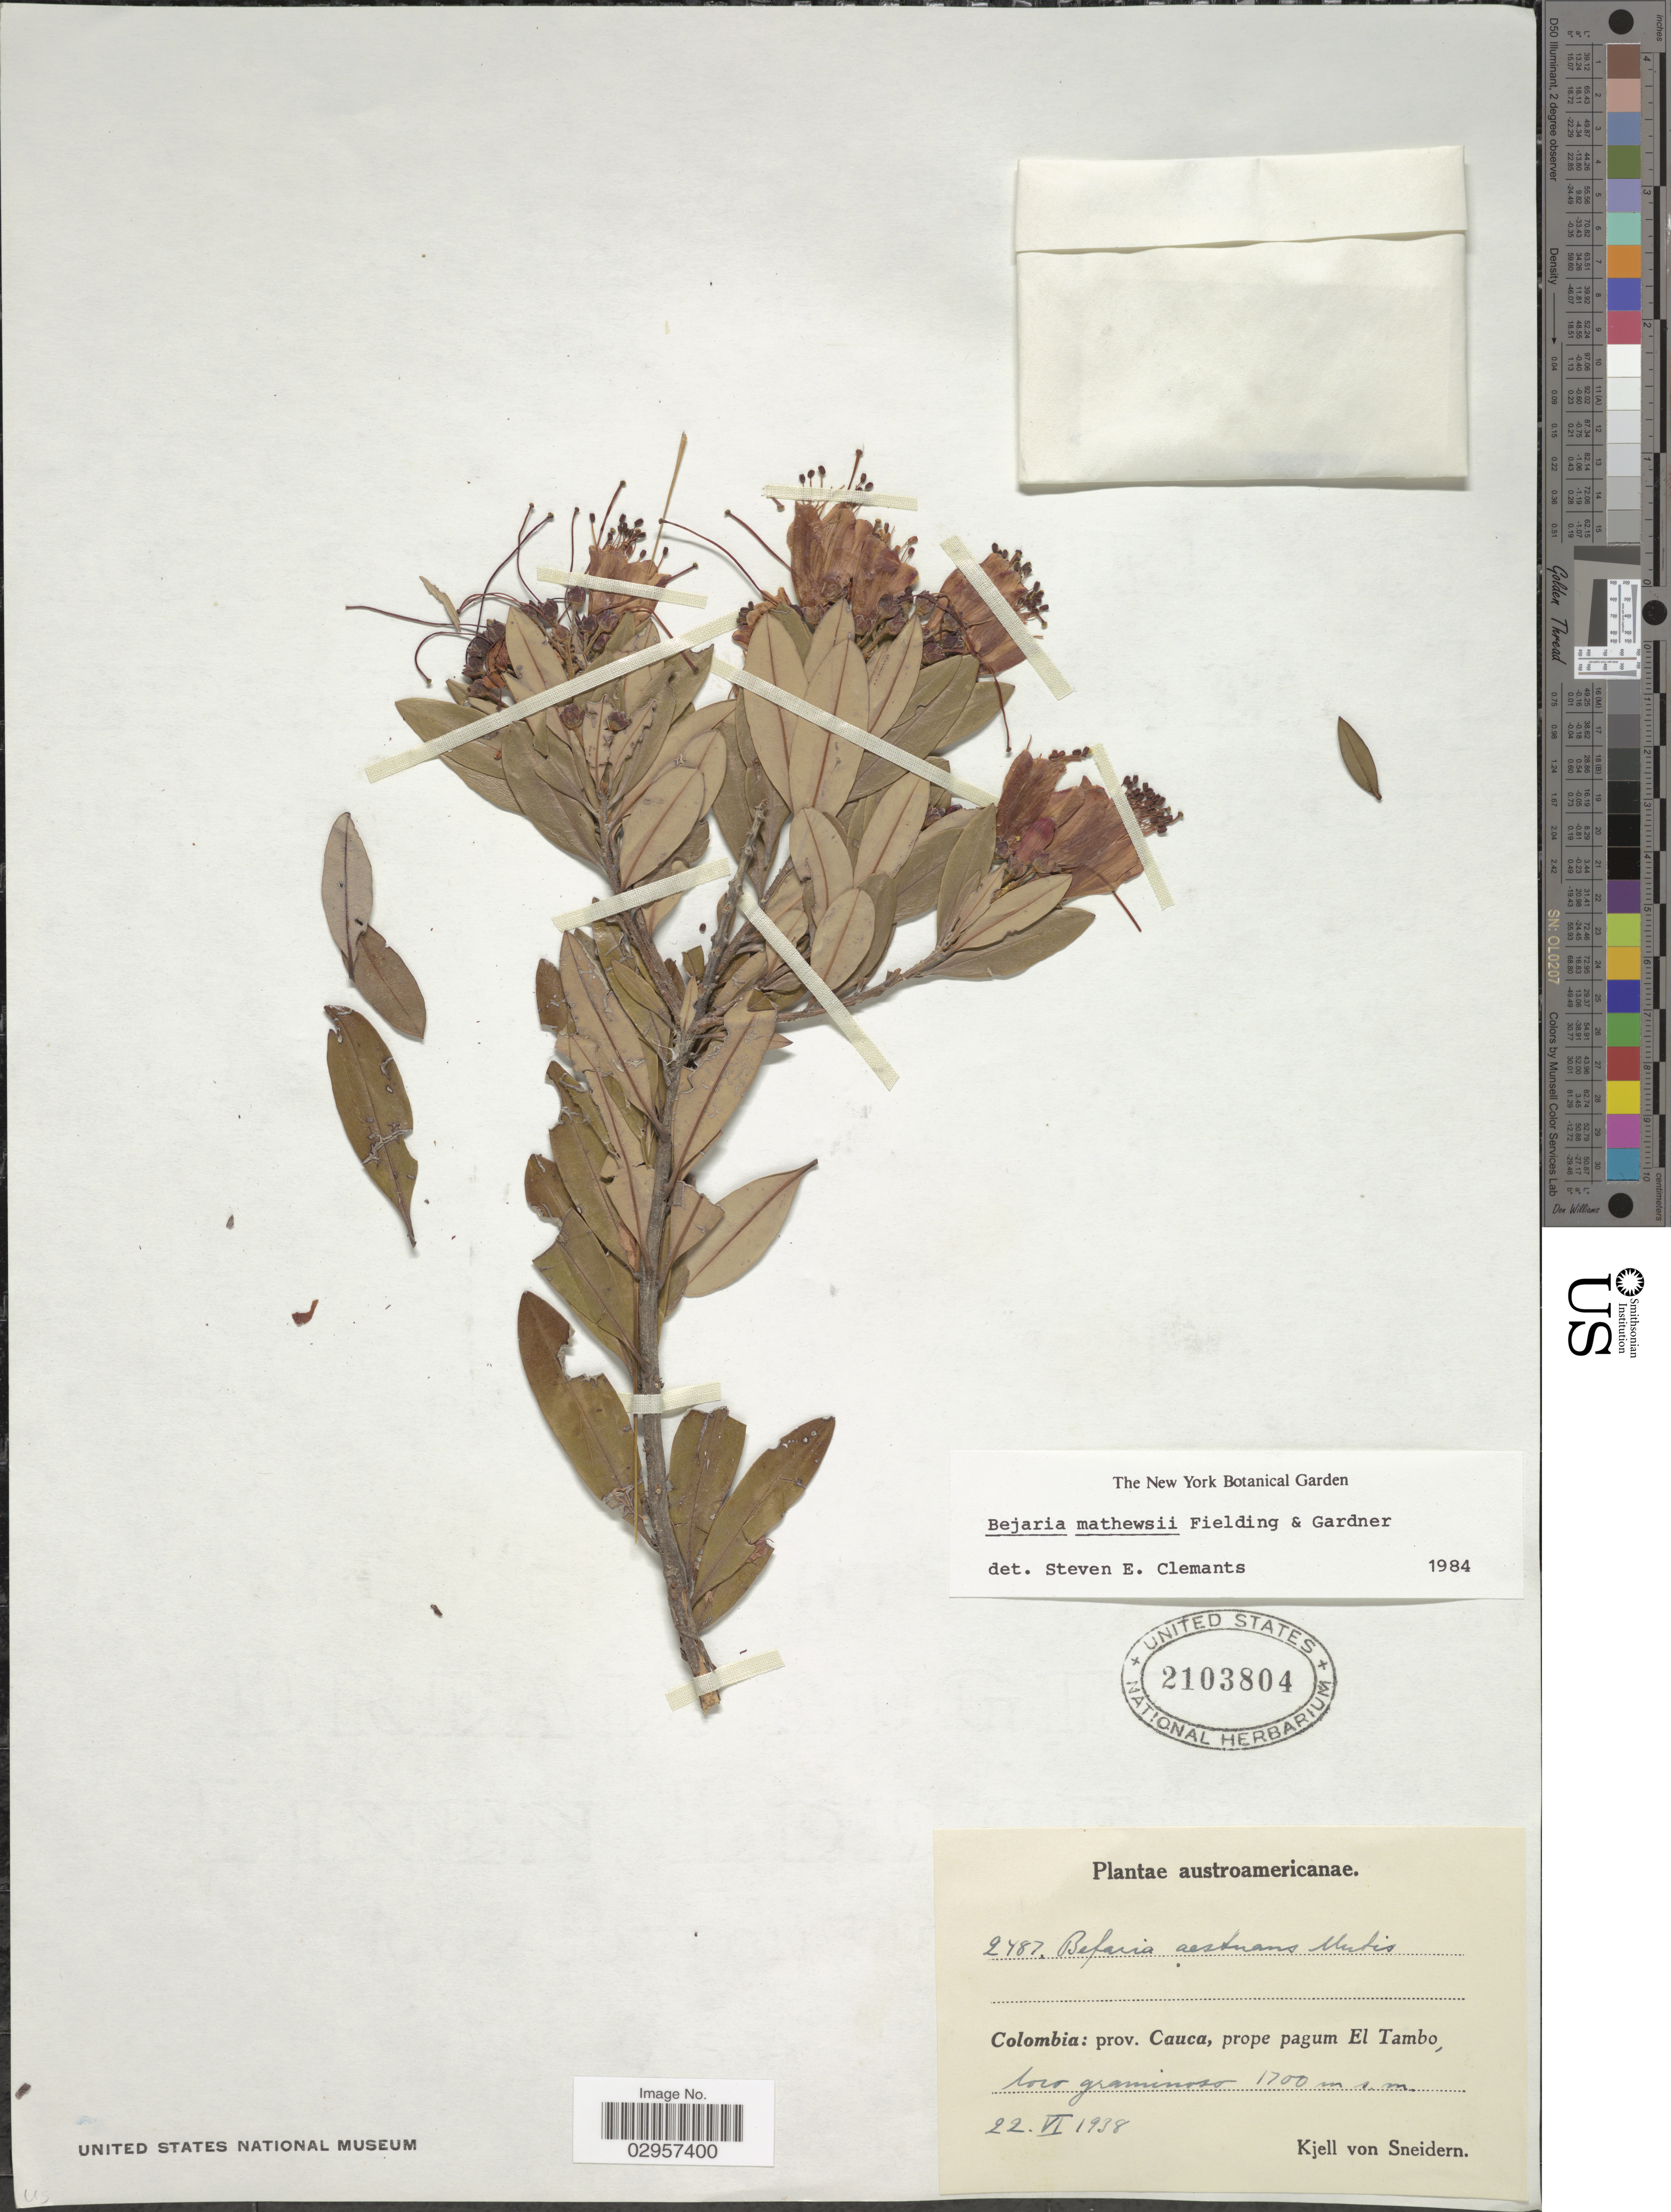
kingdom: Plantae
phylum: Tracheophyta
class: Magnoliopsida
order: Ericales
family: Ericaceae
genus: Bejaria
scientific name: Bejaria mathewsii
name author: Fielding & Gardner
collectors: K. von Sneidern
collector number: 2487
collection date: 1938-06-22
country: Colombia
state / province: Cauca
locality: Prope pagum El Tambo.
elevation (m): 1700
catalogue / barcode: US 2103804